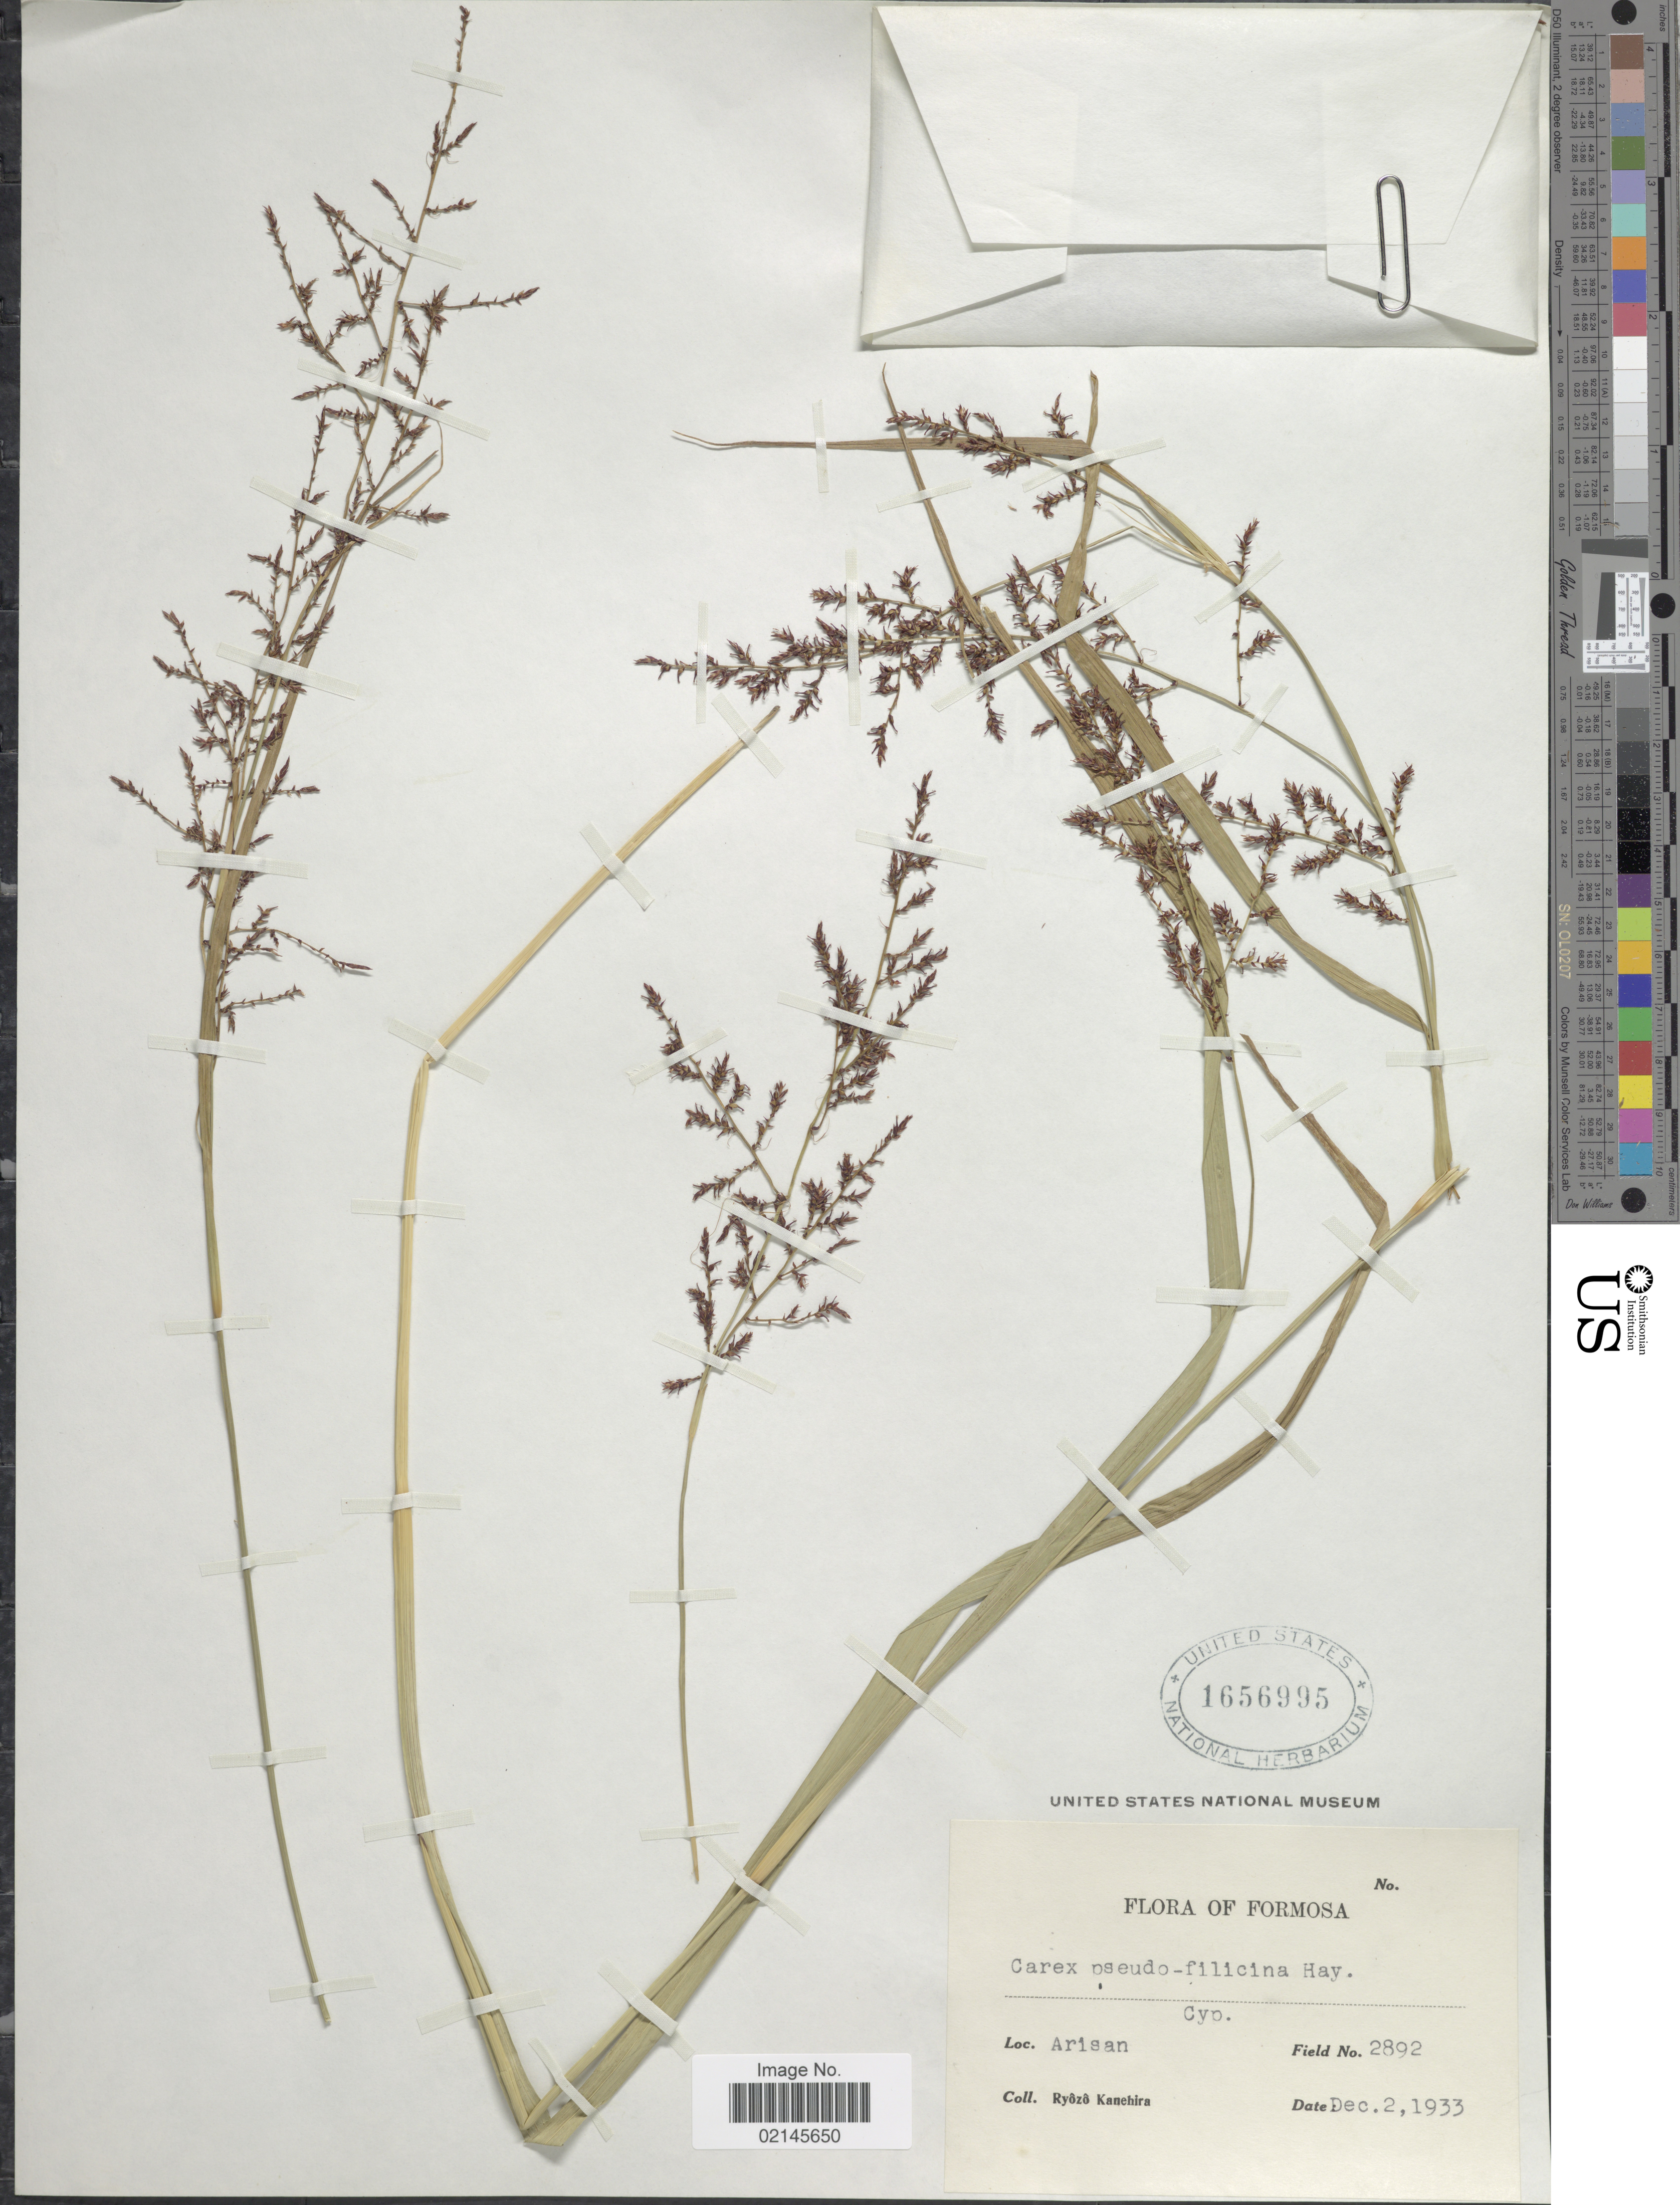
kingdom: Plantae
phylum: Tracheophyta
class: Liliopsida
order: Poales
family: Cyperaceae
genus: Carex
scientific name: Carex filicina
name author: Nees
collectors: R. Kanehira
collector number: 2892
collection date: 1933-12-02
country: Taiwan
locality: Formosa, Arisan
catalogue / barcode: US 1656995